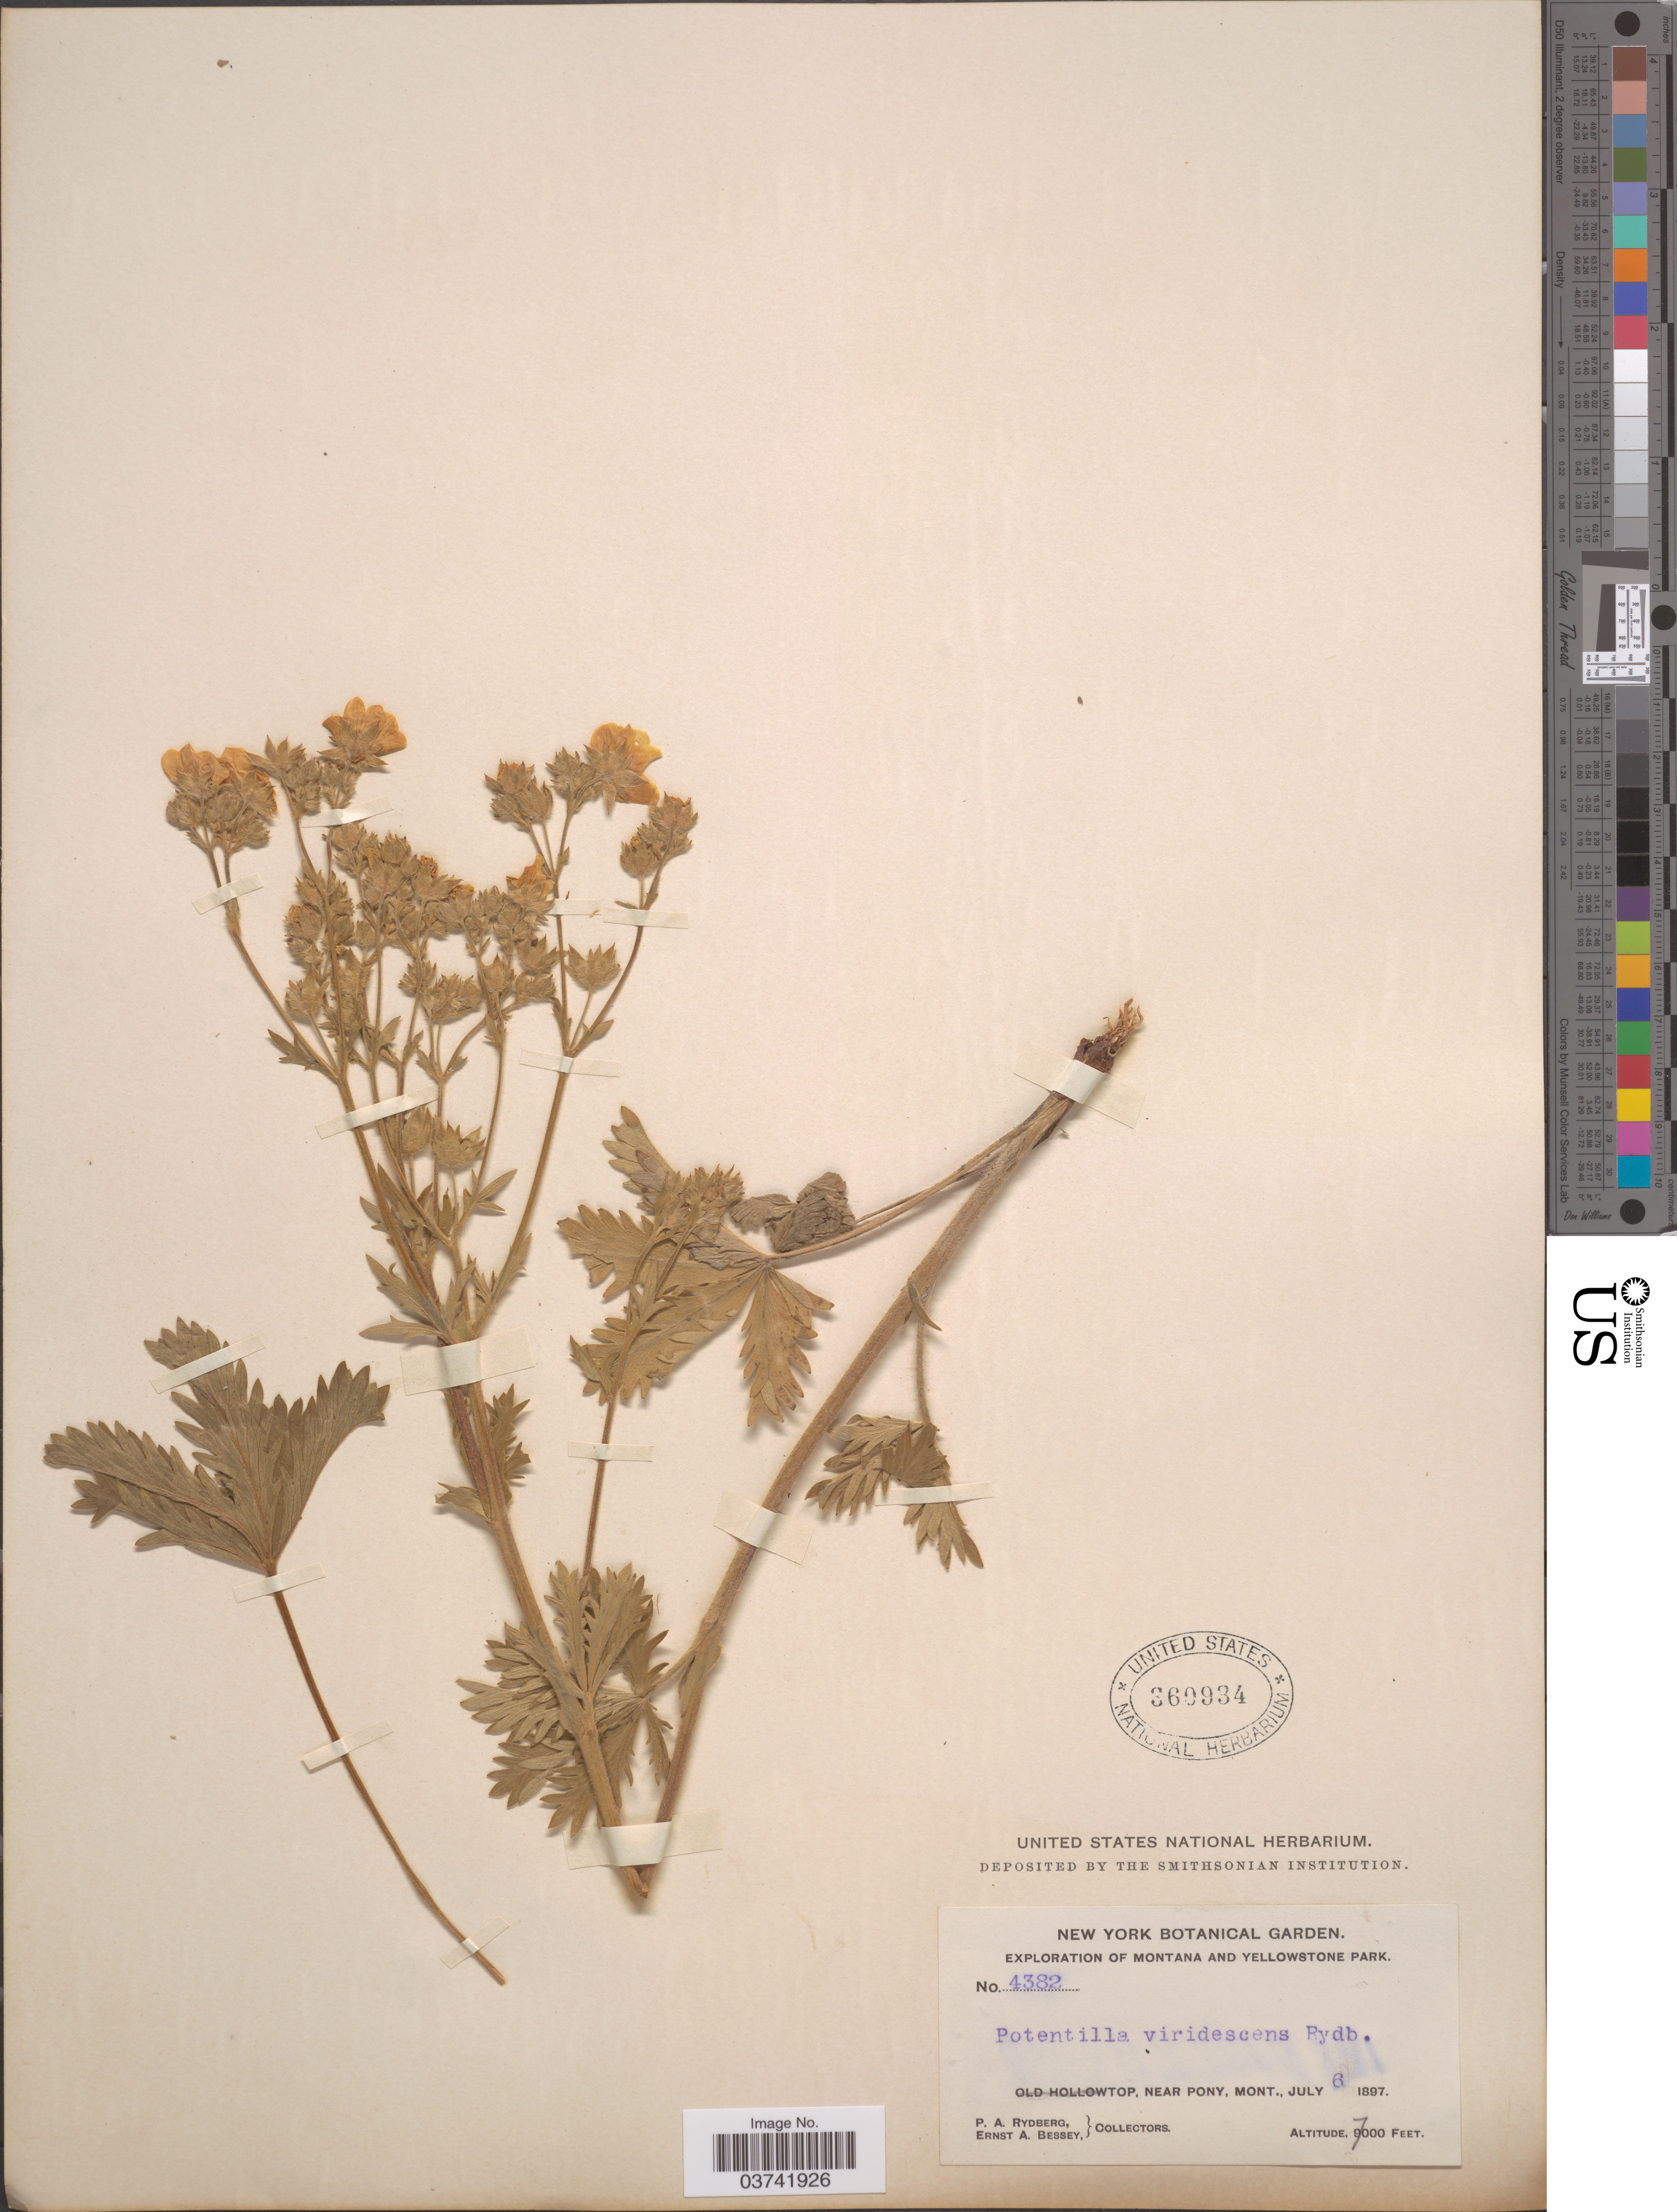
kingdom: Plantae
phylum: Tracheophyta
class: Magnoliopsida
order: Rosales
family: Rosaceae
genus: Potentilla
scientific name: Potentilla viridescens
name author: Rydb.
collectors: P. A. Rydberg & E. A. Bessey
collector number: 4382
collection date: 1897-07-06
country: United States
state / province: Montana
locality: Montana and Yellowstone Park. Old Hollowtop, near Pony.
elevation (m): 2134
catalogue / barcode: US 360934